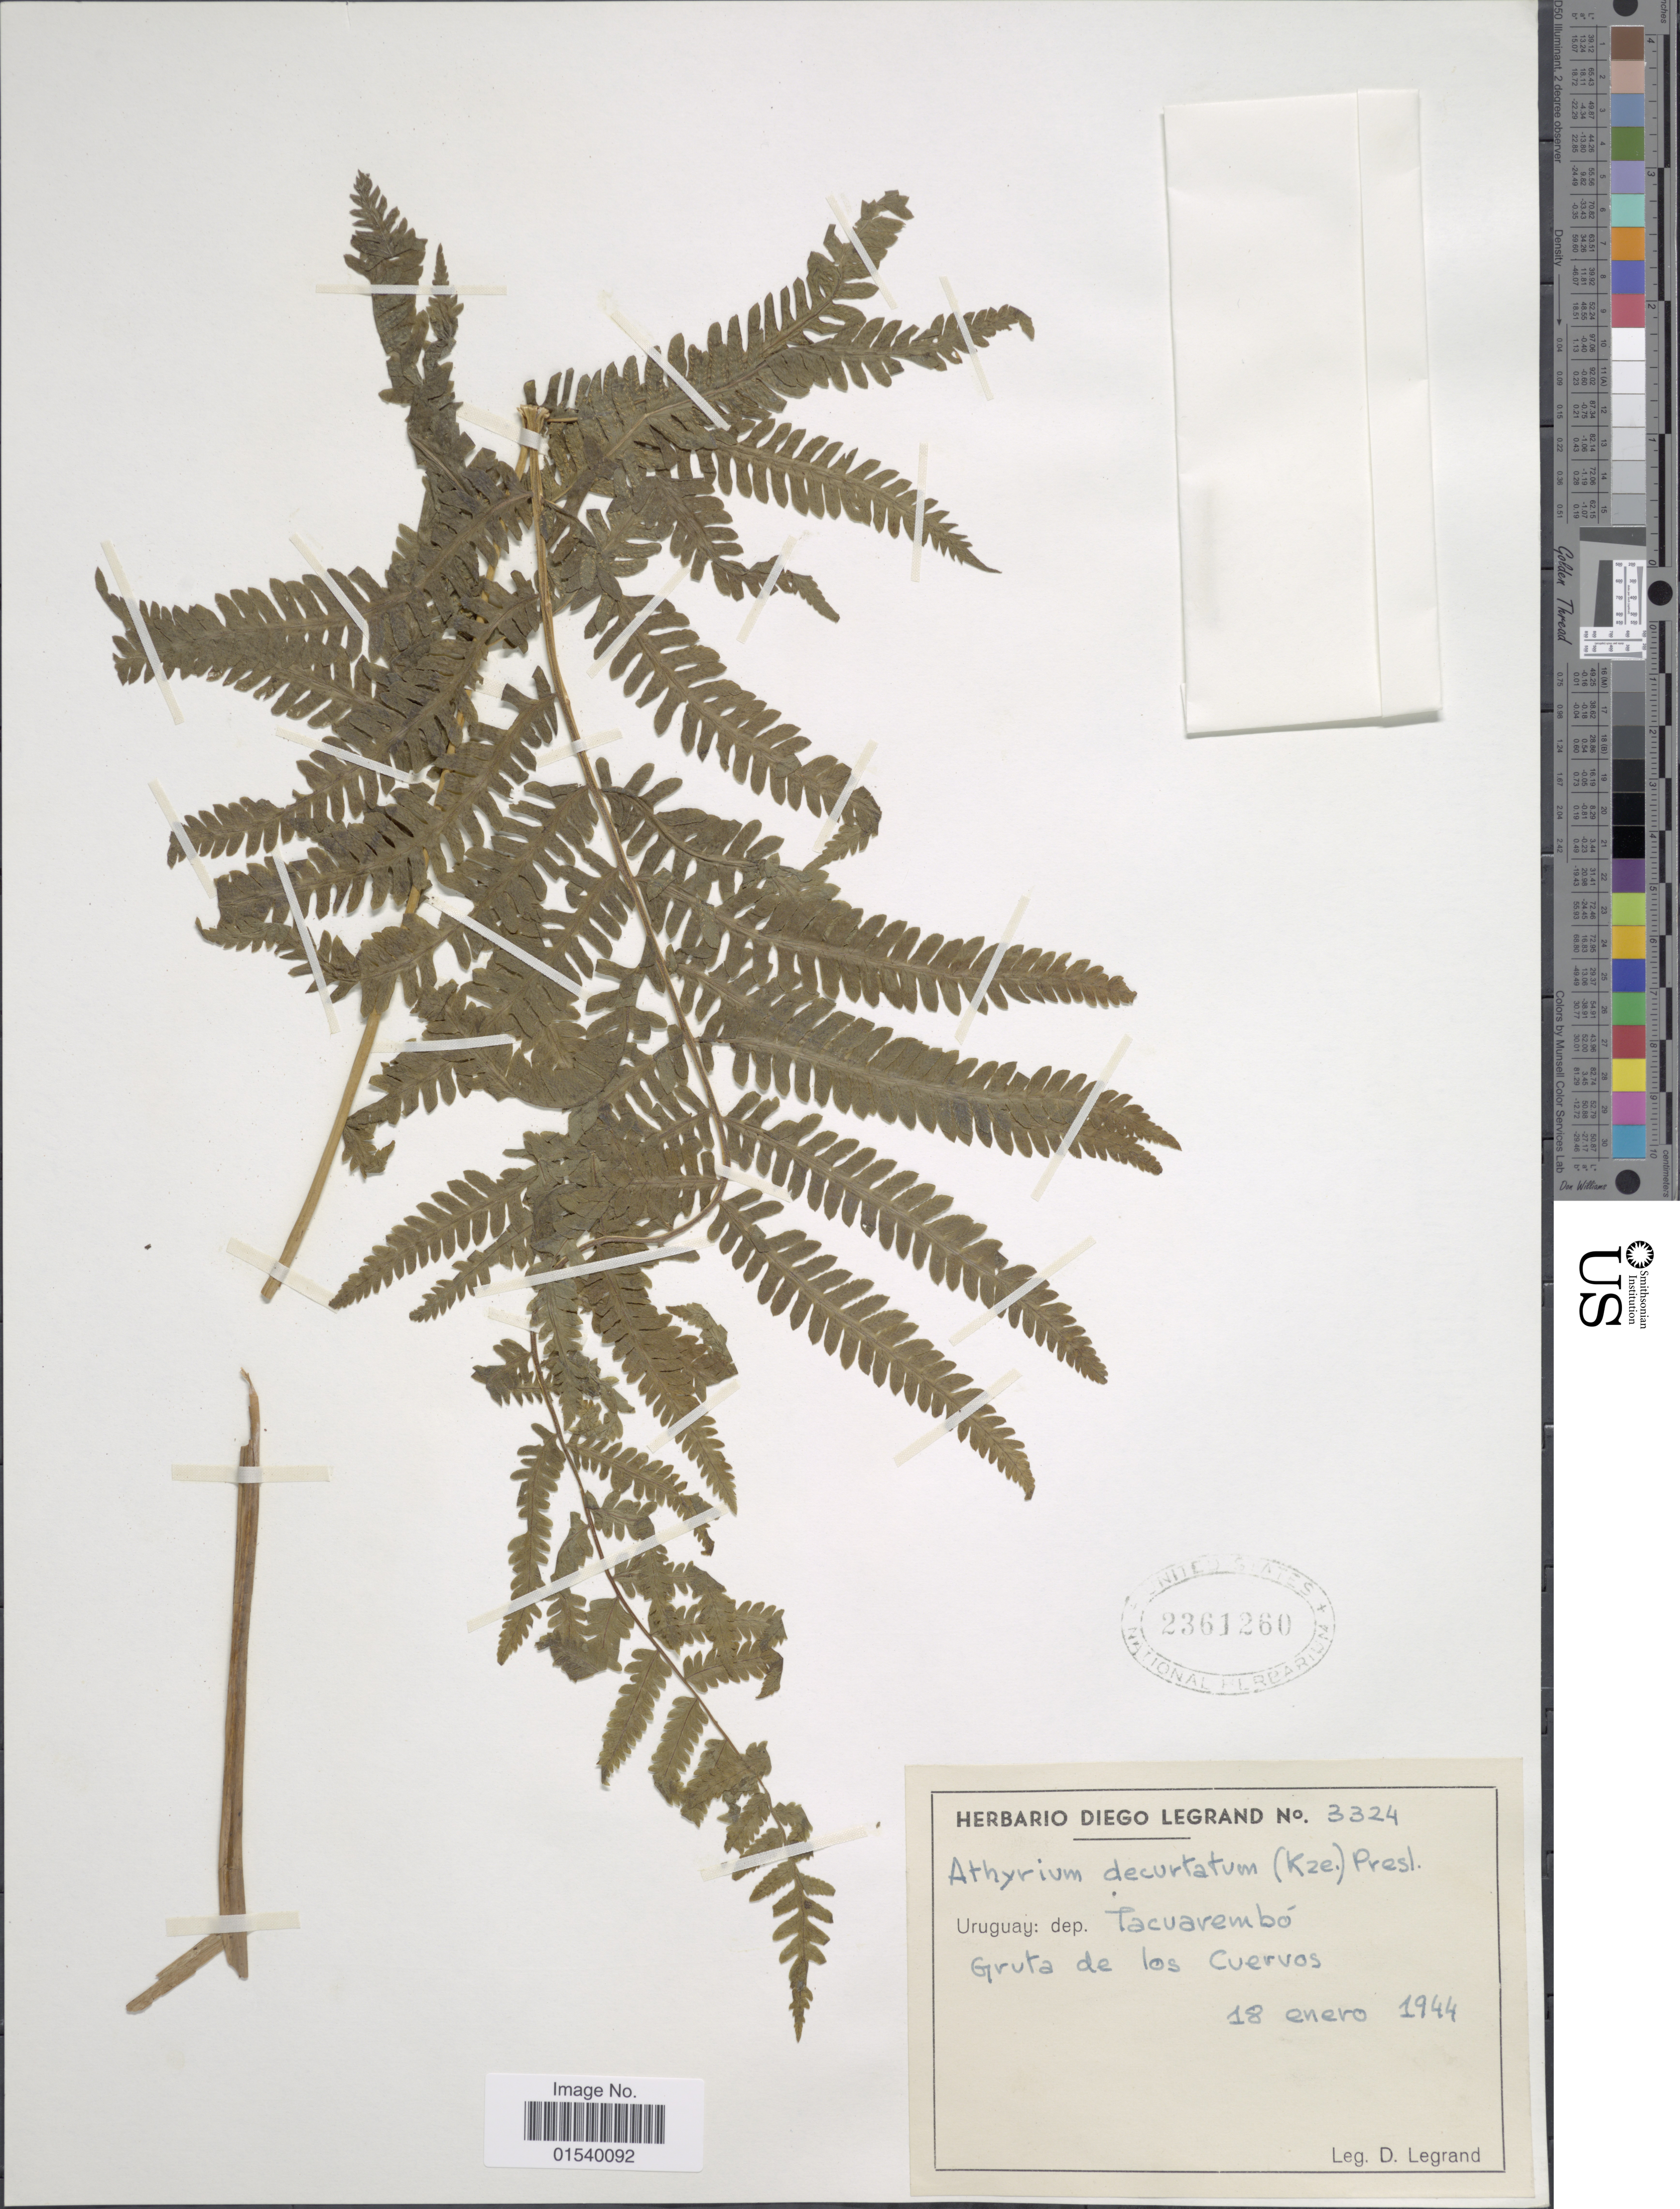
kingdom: Plantae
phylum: Tracheophyta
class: Polypodiopsida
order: Polypodiales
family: Thelypteridaceae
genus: Amauropelta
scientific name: Amauropelta decurtata (Link) comb. nov., ined. 2015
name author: (Link)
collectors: C. D. Legrand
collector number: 3324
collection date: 1984-01-18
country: Uruguay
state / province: Tacuarembó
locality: Gruta de los Cuervos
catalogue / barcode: US 2361260